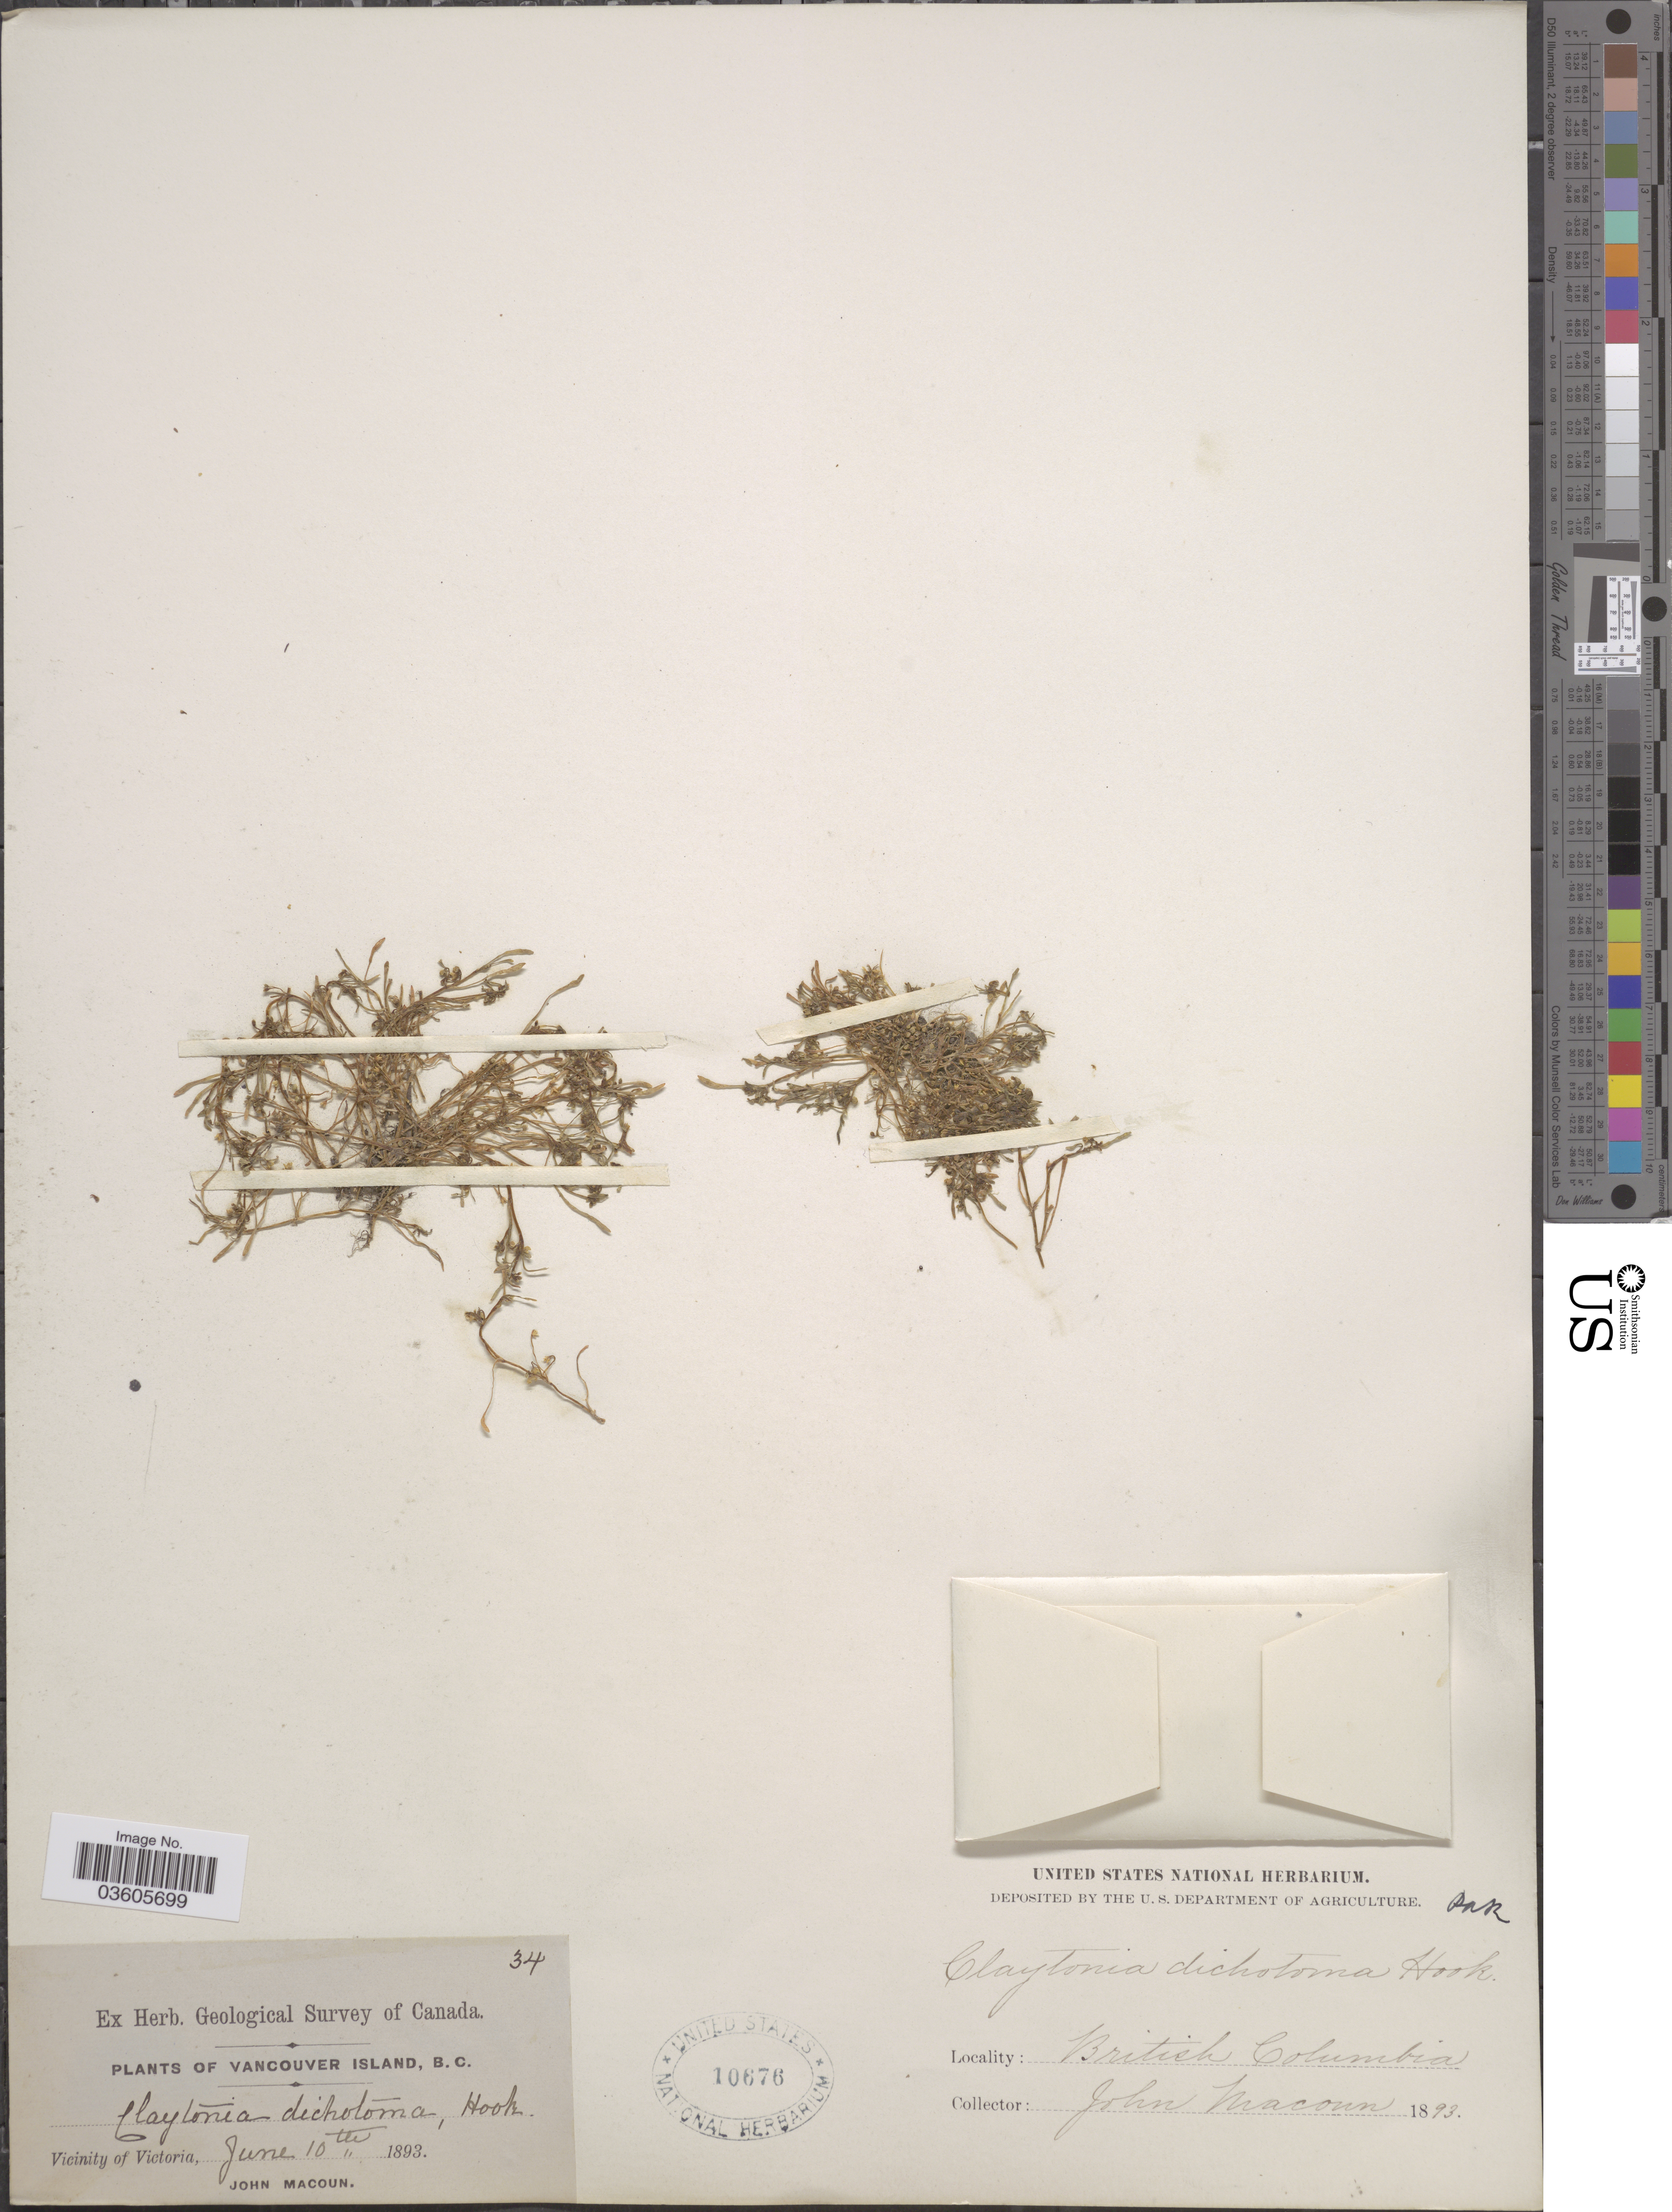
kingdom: Plantae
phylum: Tracheophyta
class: Magnoliopsida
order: Caryophyllales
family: Montiaceae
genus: Montia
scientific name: Montia dichotoma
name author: (Nutt.) Howell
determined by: Strong, Mark T., (BOT), Smithsonian Institution - National Museum of Natural History (UNITED STATES)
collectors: J. Macoun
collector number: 34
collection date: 1893-06-10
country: Canada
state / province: British Columbia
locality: Vancouver Island. Vicinity of Victoria.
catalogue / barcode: US 10676